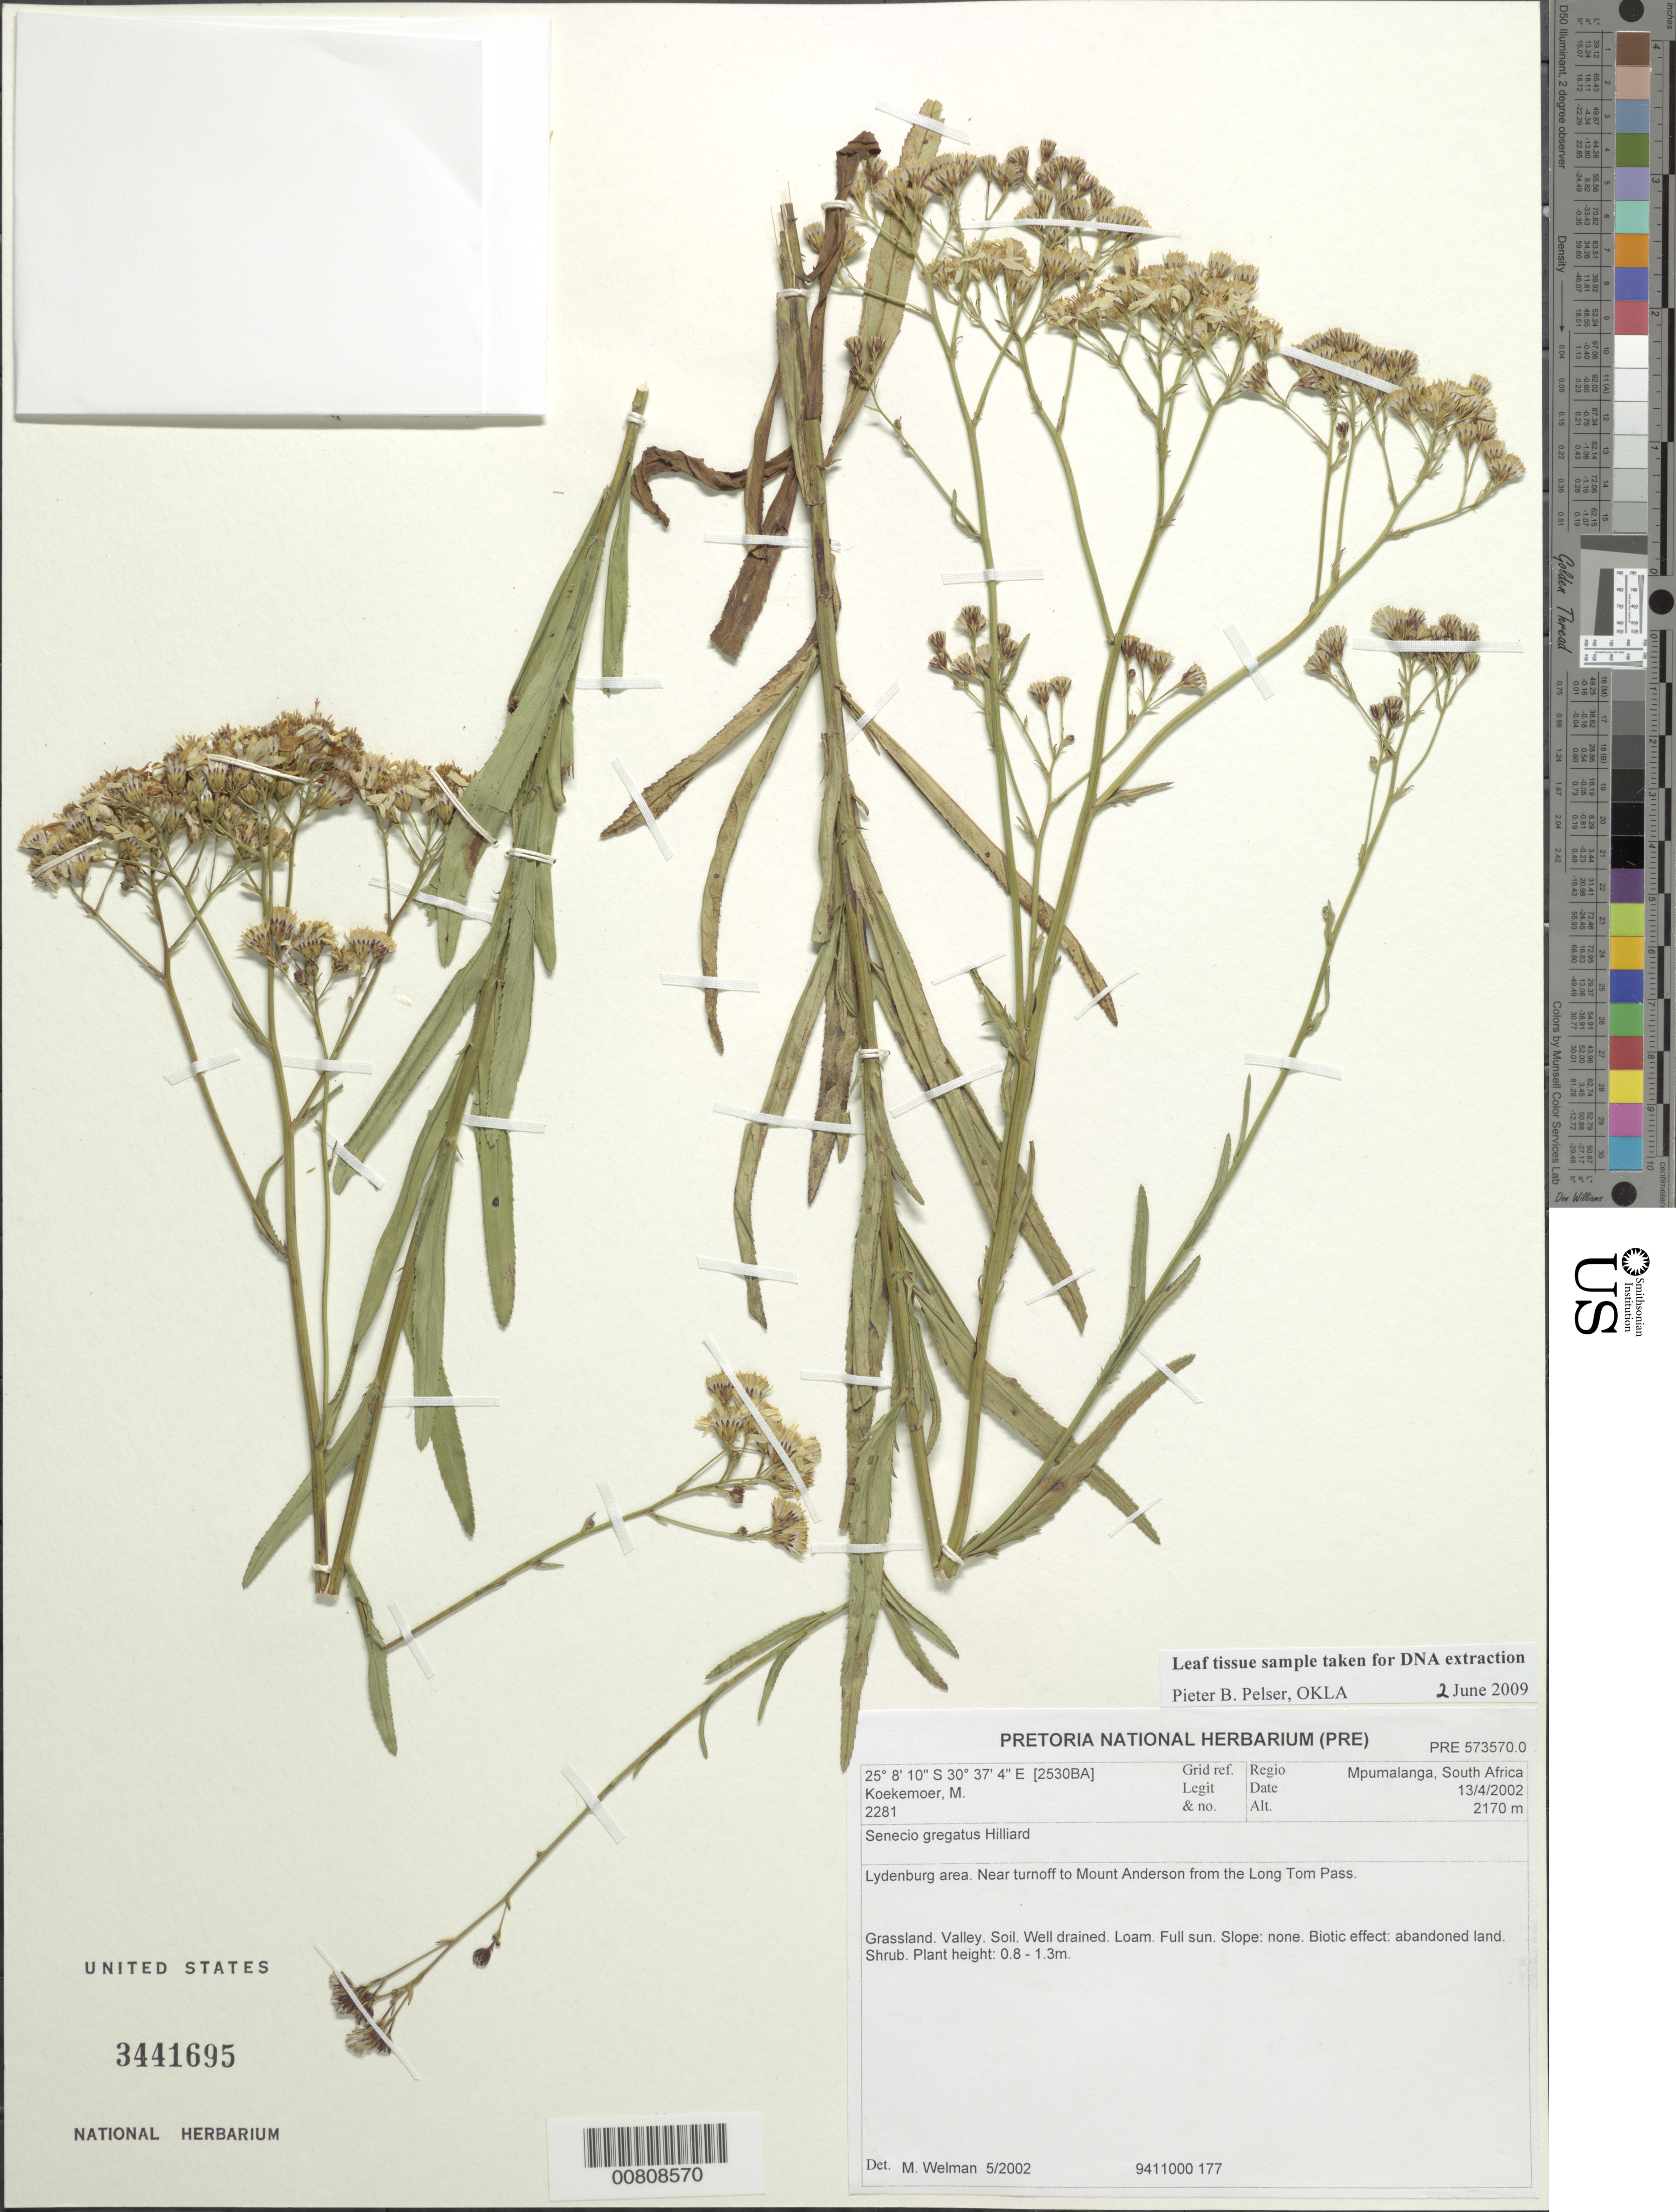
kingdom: Plantae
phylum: Tracheophyta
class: Magnoliopsida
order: Asterales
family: Asteraceae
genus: Senecio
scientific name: Senecio gregatus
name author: Hilliard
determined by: Welman, M.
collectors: M. Koekemoer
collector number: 2281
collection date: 2002-04-13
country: South Africa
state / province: Mpumalanga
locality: near Lydenburg, near turnoff to Mount Anderson from the Long Tom Pass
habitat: Grassland, valley, well-drained soil, loam, full sun, abandoned land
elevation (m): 2170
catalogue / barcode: US 3441695